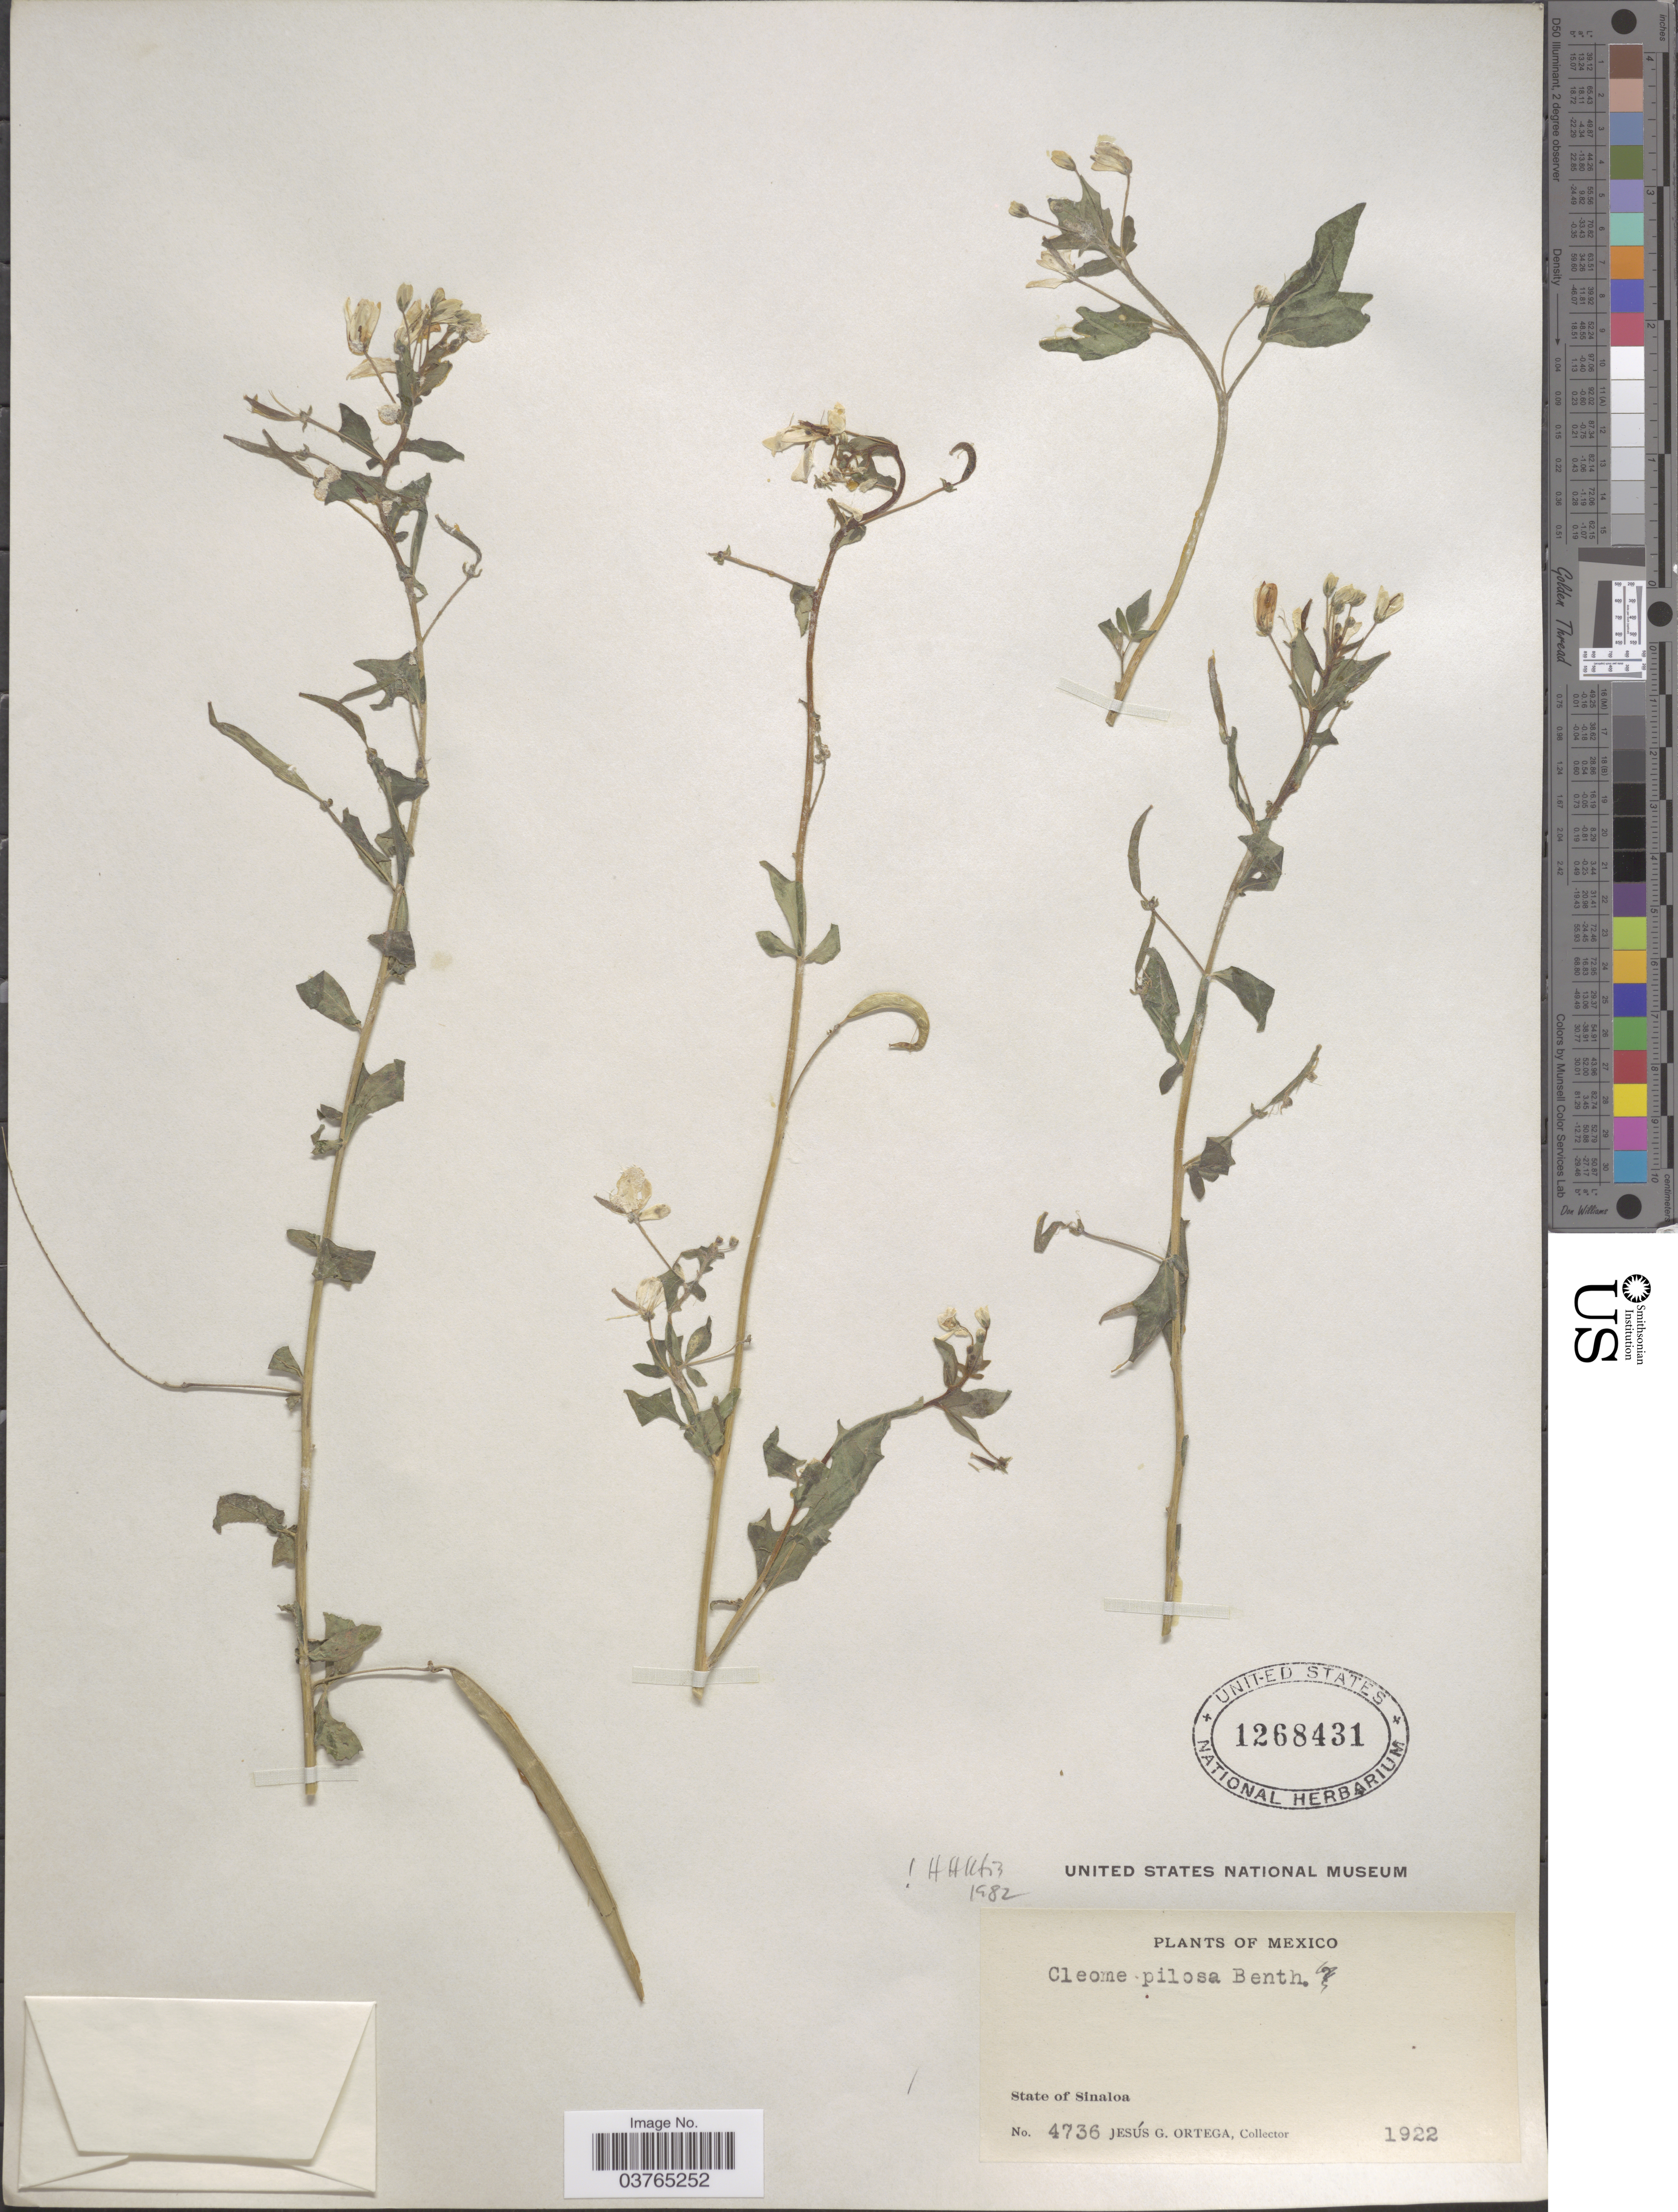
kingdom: Plantae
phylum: Tracheophyta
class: Magnoliopsida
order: Brassicales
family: Cleomaceae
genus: Cochranella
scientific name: Cochranella pilosa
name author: (Benth.) E.M. McGinty & Roalson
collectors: J. Ortega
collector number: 4736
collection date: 1922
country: Mexico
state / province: Sinaloa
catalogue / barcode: US 1268431